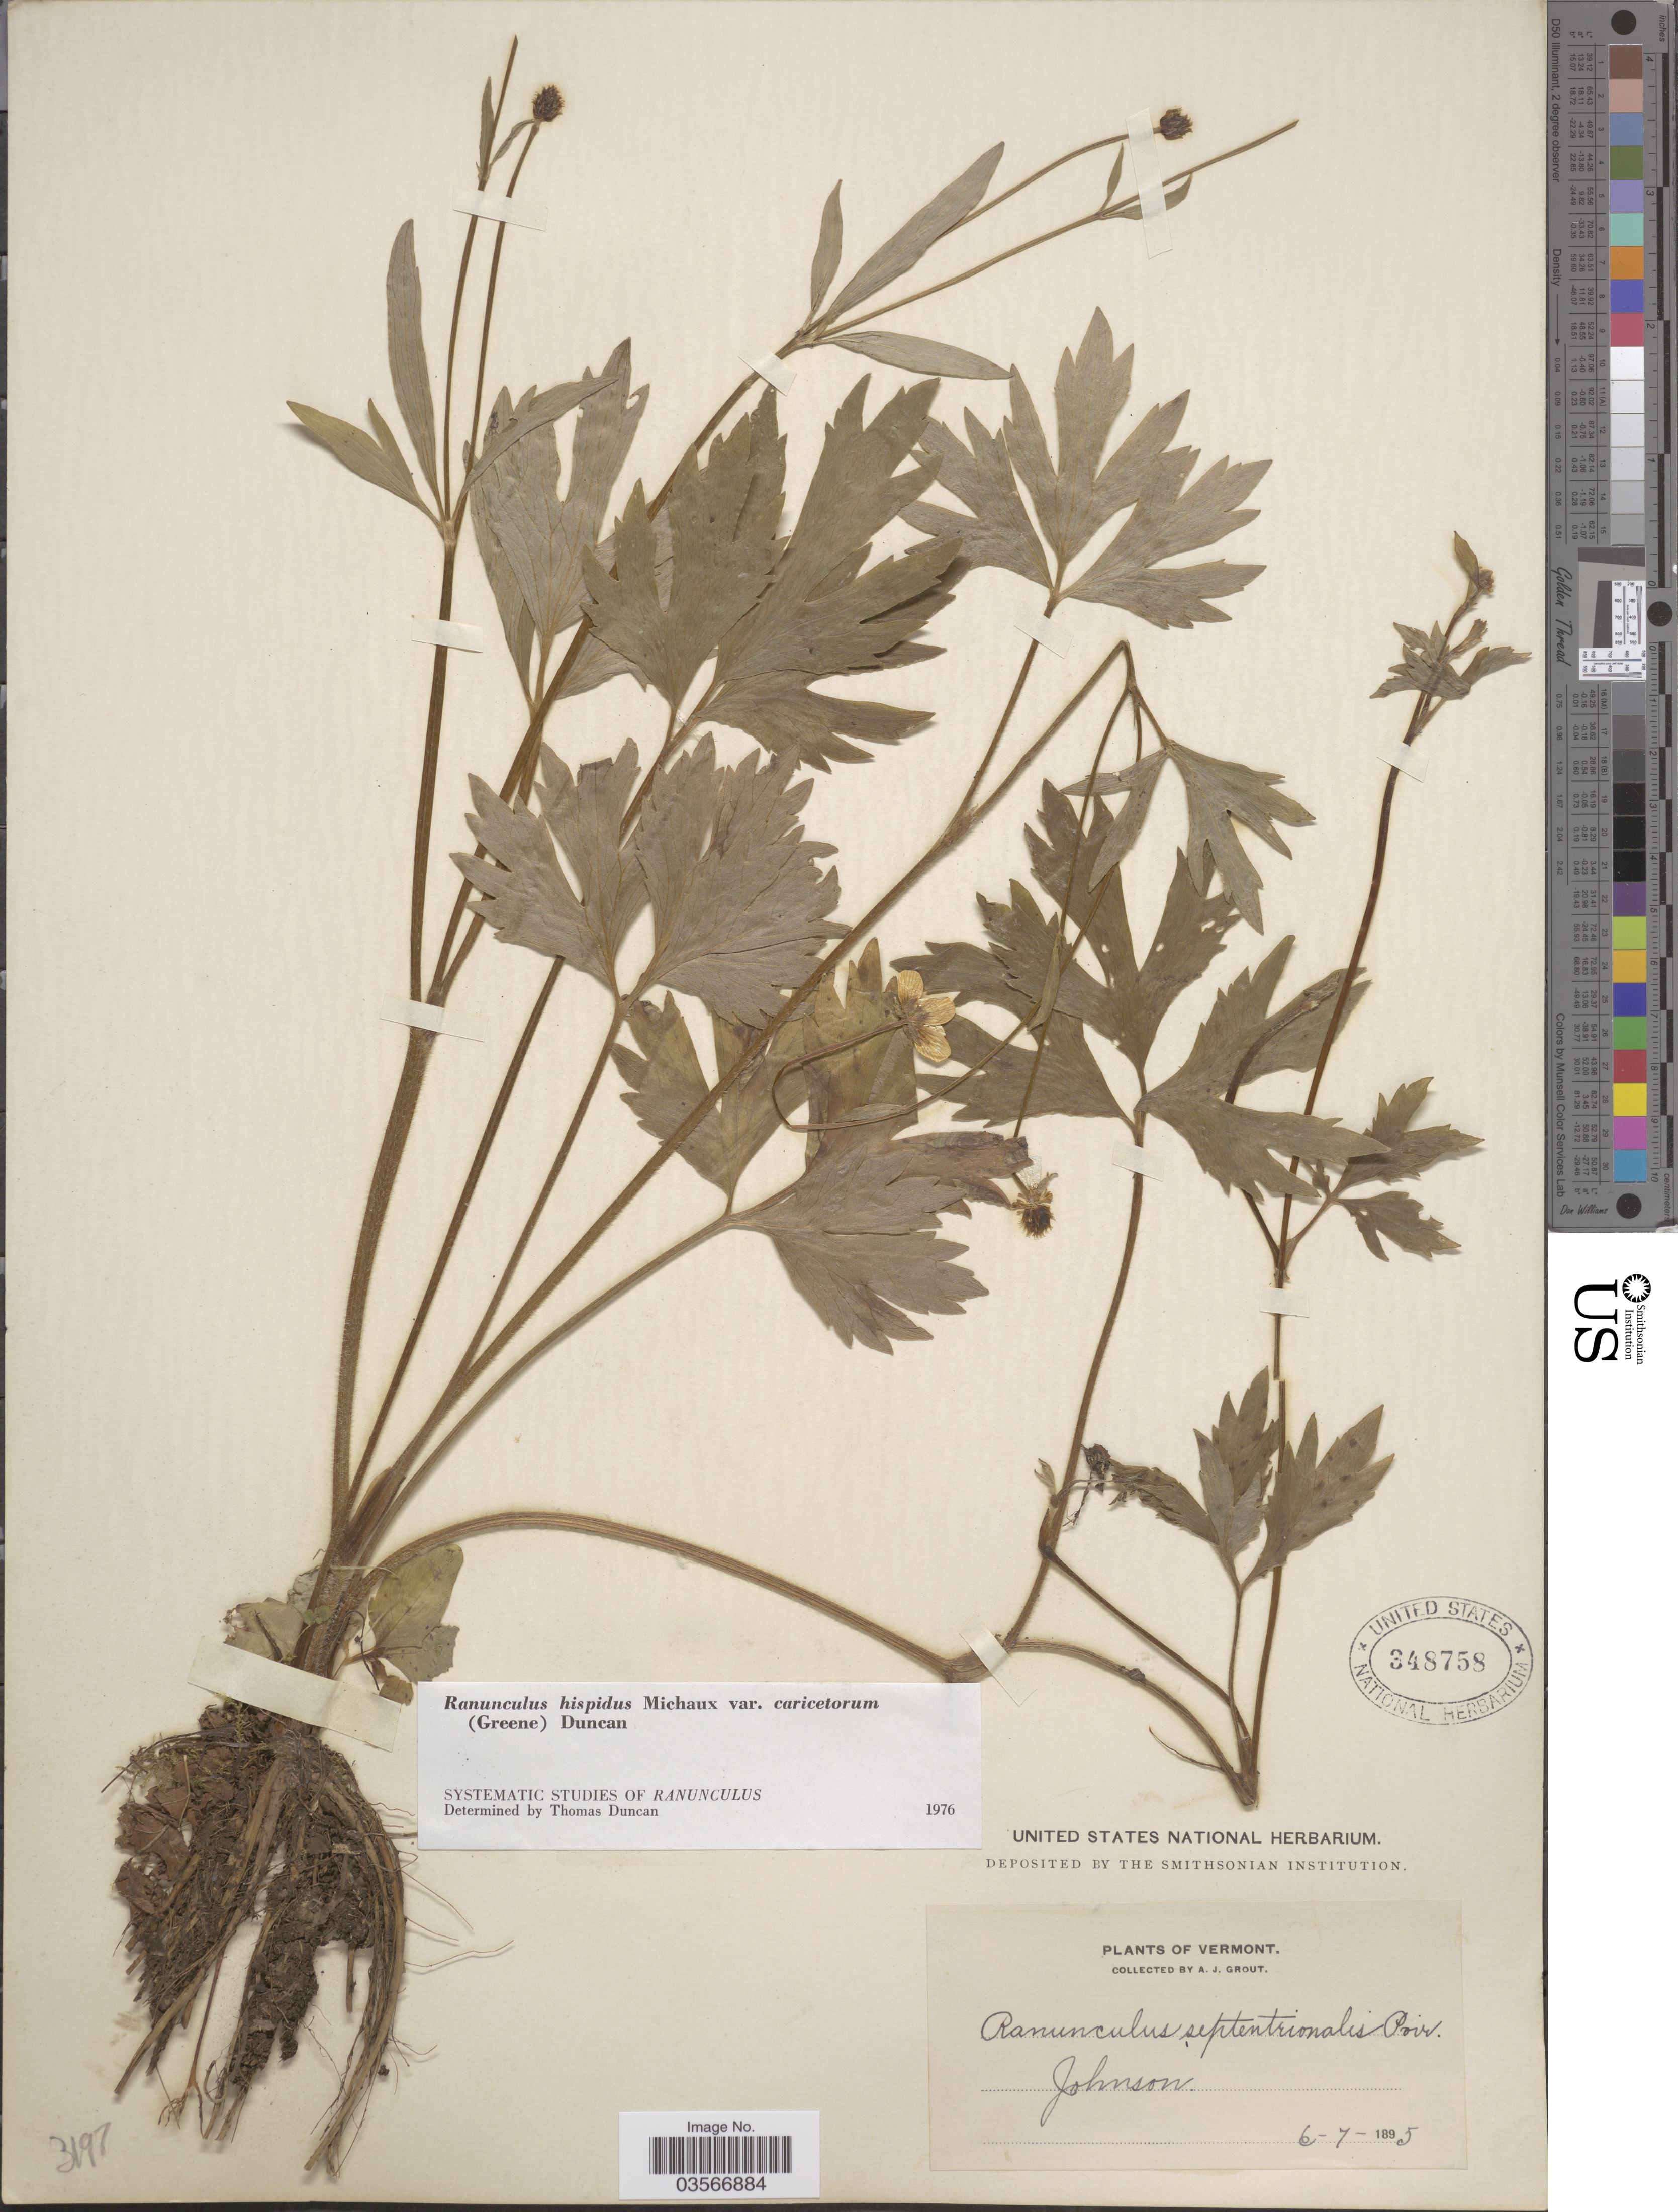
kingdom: Plantae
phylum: Tracheophyta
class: Magnoliopsida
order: Ranunculales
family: Ranunculaceae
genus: Ranunculus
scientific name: Ranunculus hispidus var. caricetorum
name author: Michx.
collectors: A. J. Grout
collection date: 1895-06-07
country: United States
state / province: Vermont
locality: Johnson.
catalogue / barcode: US 348758